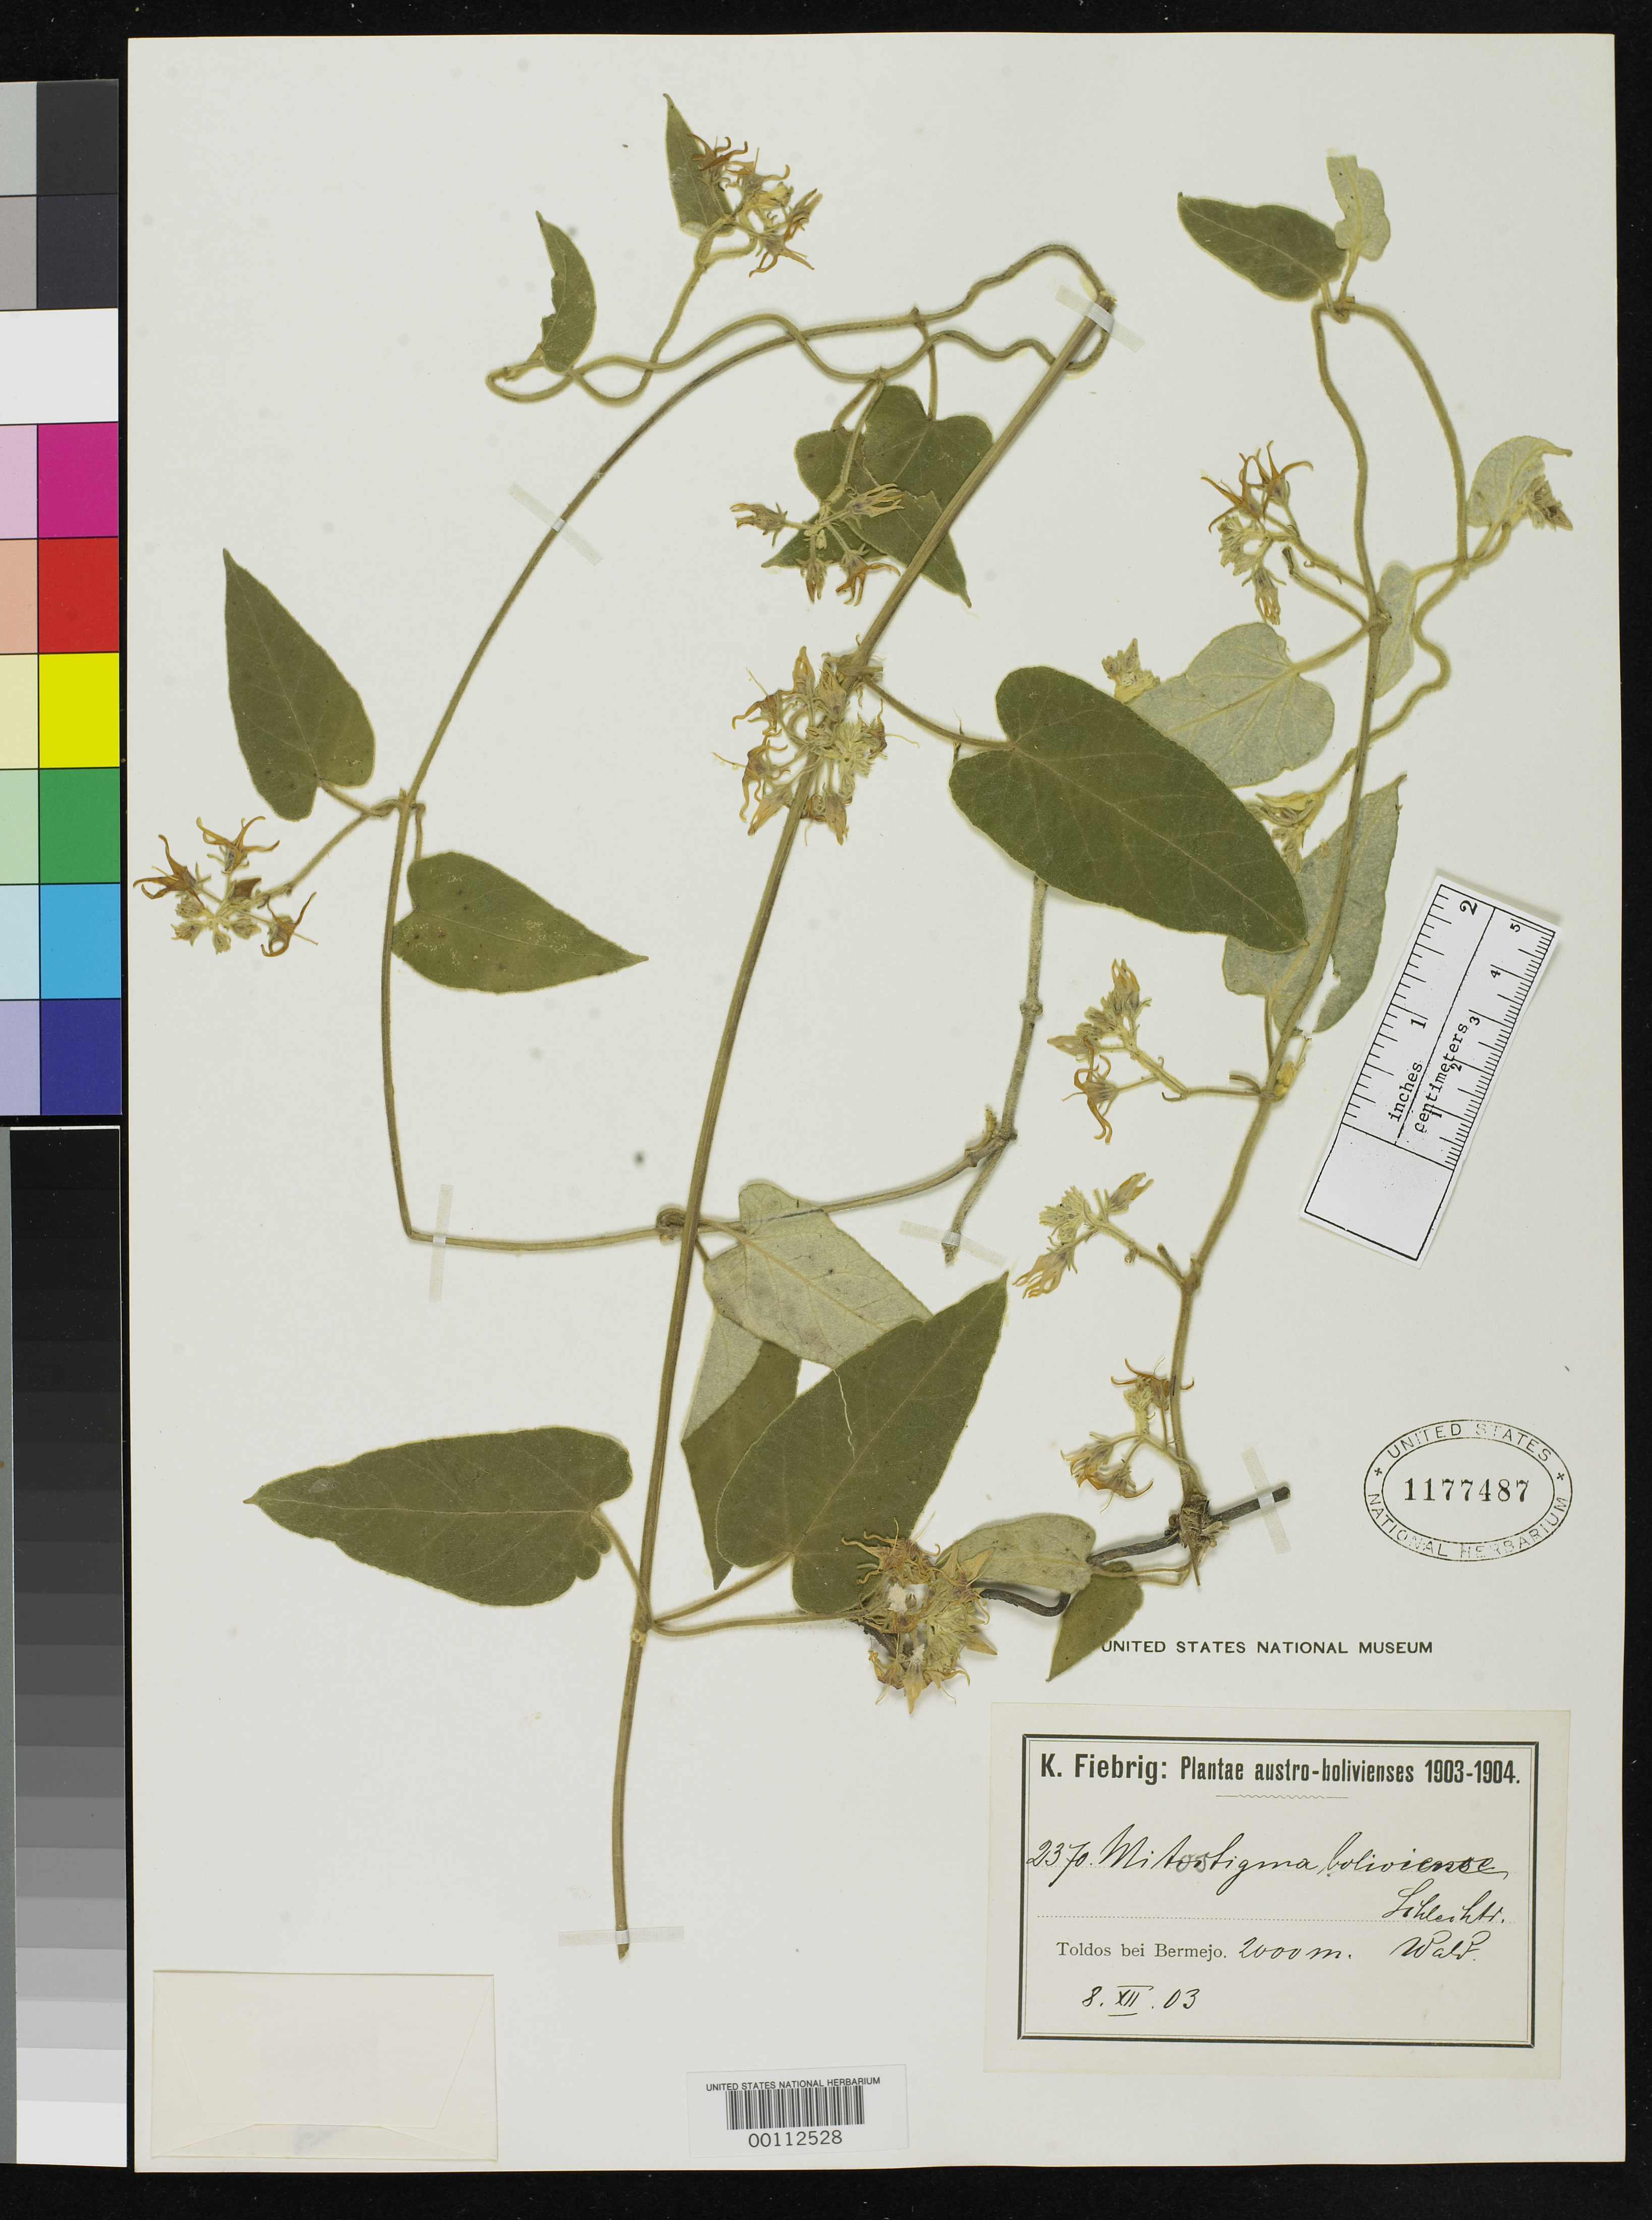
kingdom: Plantae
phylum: Tracheophyta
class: Magnoliopsida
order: Gentianales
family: Apocynaceae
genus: Mitostigma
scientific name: Mitostigma boliviense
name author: Schltr.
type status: Isotype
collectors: K. Fiebrig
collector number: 2370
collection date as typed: Dec 1903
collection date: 1903-12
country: Bolivia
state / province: Tarija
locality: Toldos, near Bermejo River.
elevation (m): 2000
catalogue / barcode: US 1177487